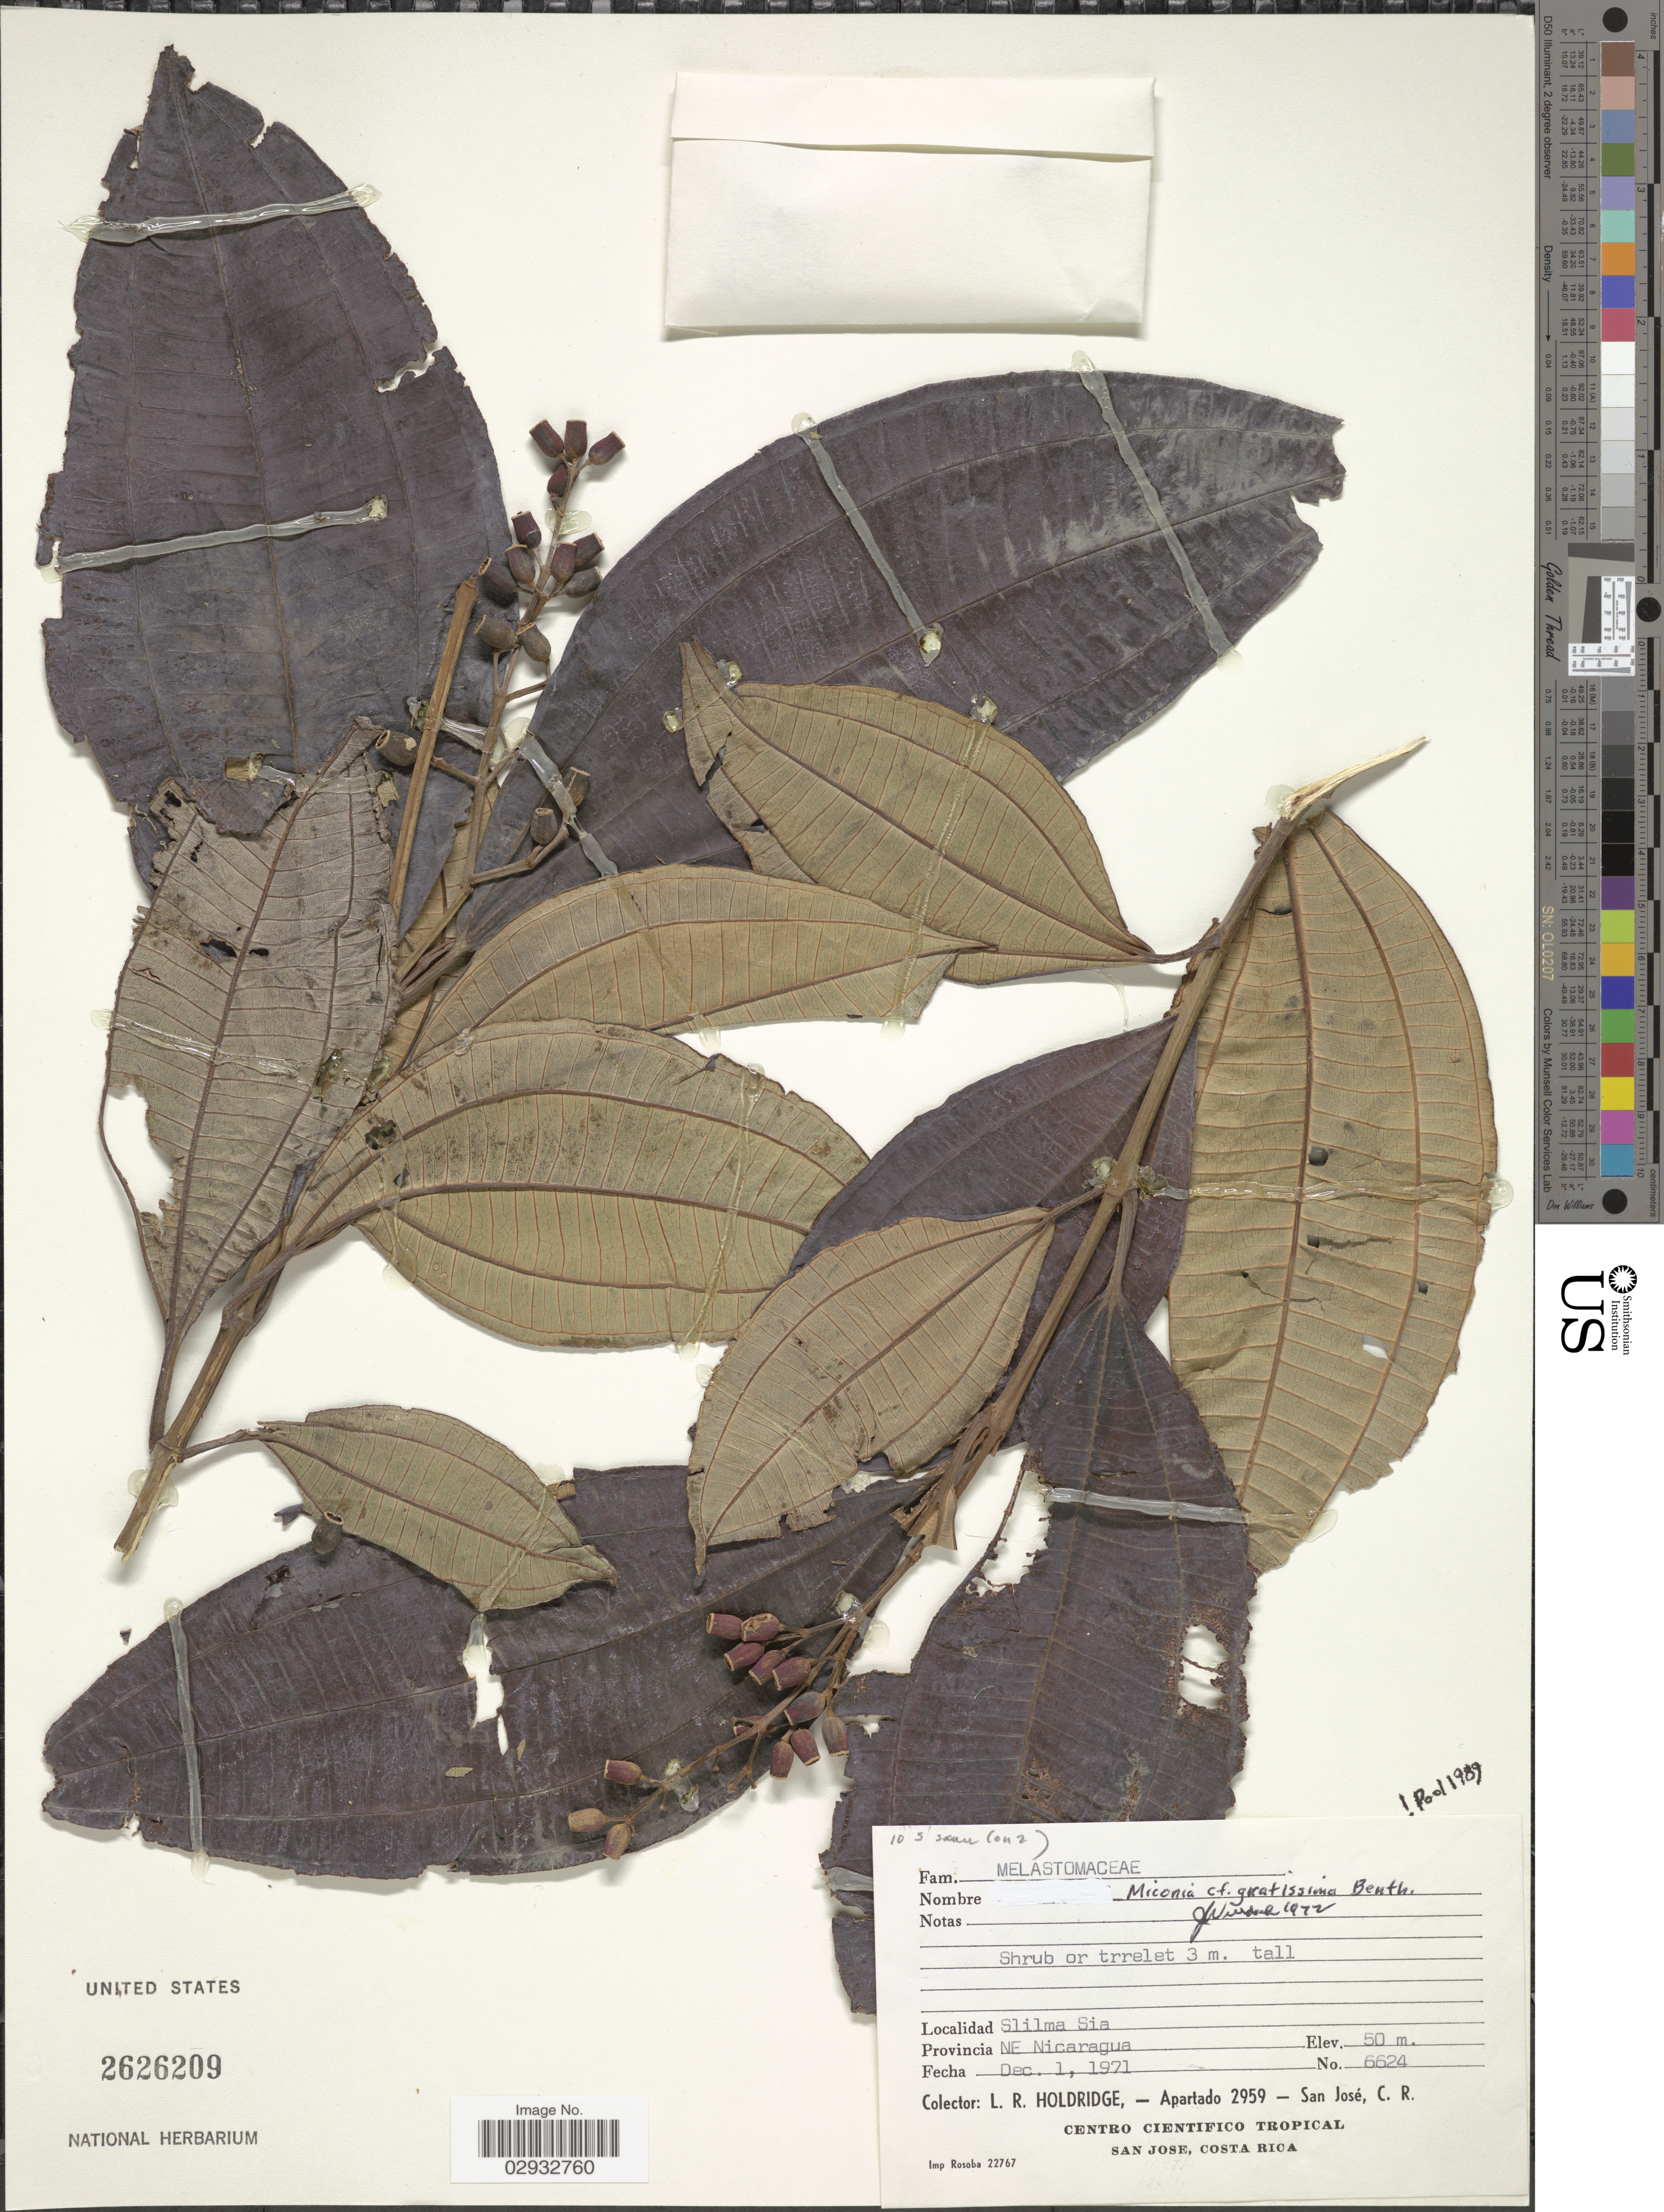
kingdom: Plantae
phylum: Tracheophyta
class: Magnoliopsida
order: Myrtales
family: Melastomataceae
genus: Miconia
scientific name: Miconia gratissima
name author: Benth. ex Triana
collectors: L. Holdridge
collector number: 6624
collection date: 1971-12-01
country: Nicaragua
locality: Slilma Sia. Provincia NE Nicaragua.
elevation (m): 50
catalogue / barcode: US 2626209